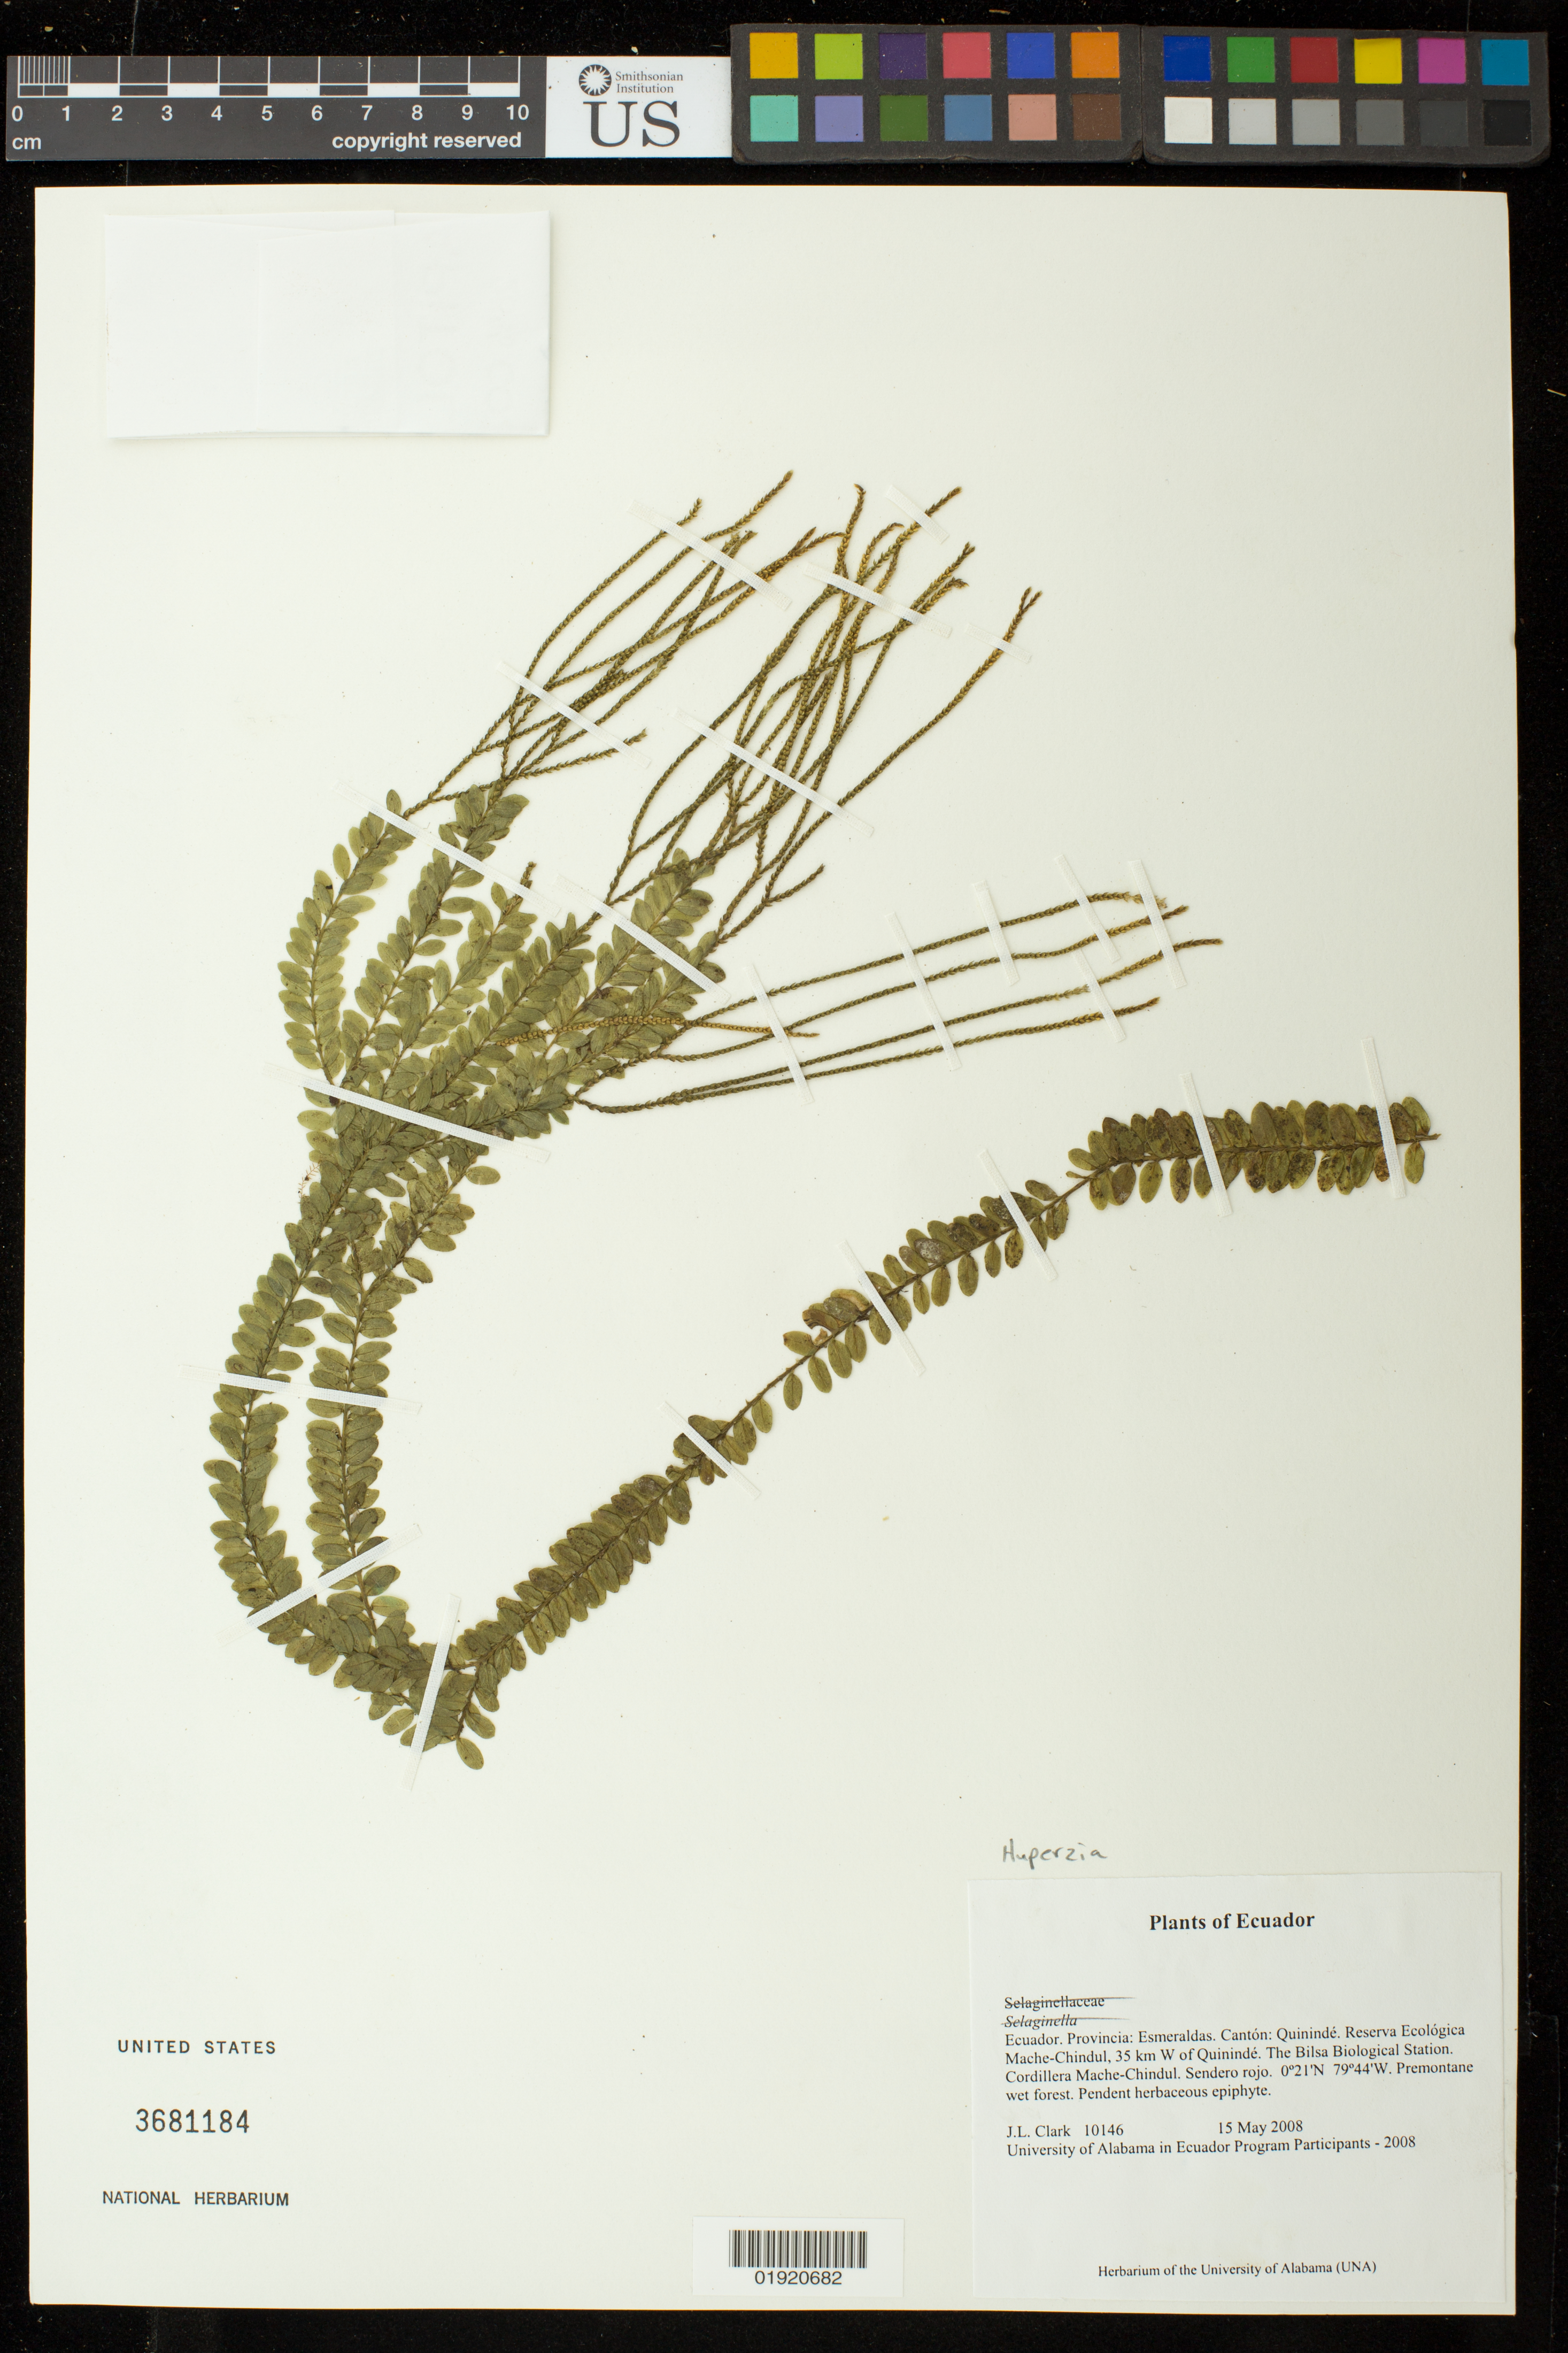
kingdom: Plantae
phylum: Tracheophyta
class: Lycopodiopsida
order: Lycopodiales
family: Lycopodiaceae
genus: Phlegmariurus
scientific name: Phlegmariurus sp.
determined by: Field, A. R.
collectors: J. L. Clark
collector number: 10146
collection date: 2008-05-15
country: Ecuador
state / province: Esmeraldas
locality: Ecuador. Provincia: Esmeraldas. Cnaton: Quininde. Reserva Ecologica Mache-Chindul, 35 km W of Quininde. The Bilsa Biological Station. Cordillera Mache-Chindul.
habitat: Sendero rojo. Premontane wet forest.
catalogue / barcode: US 3681184